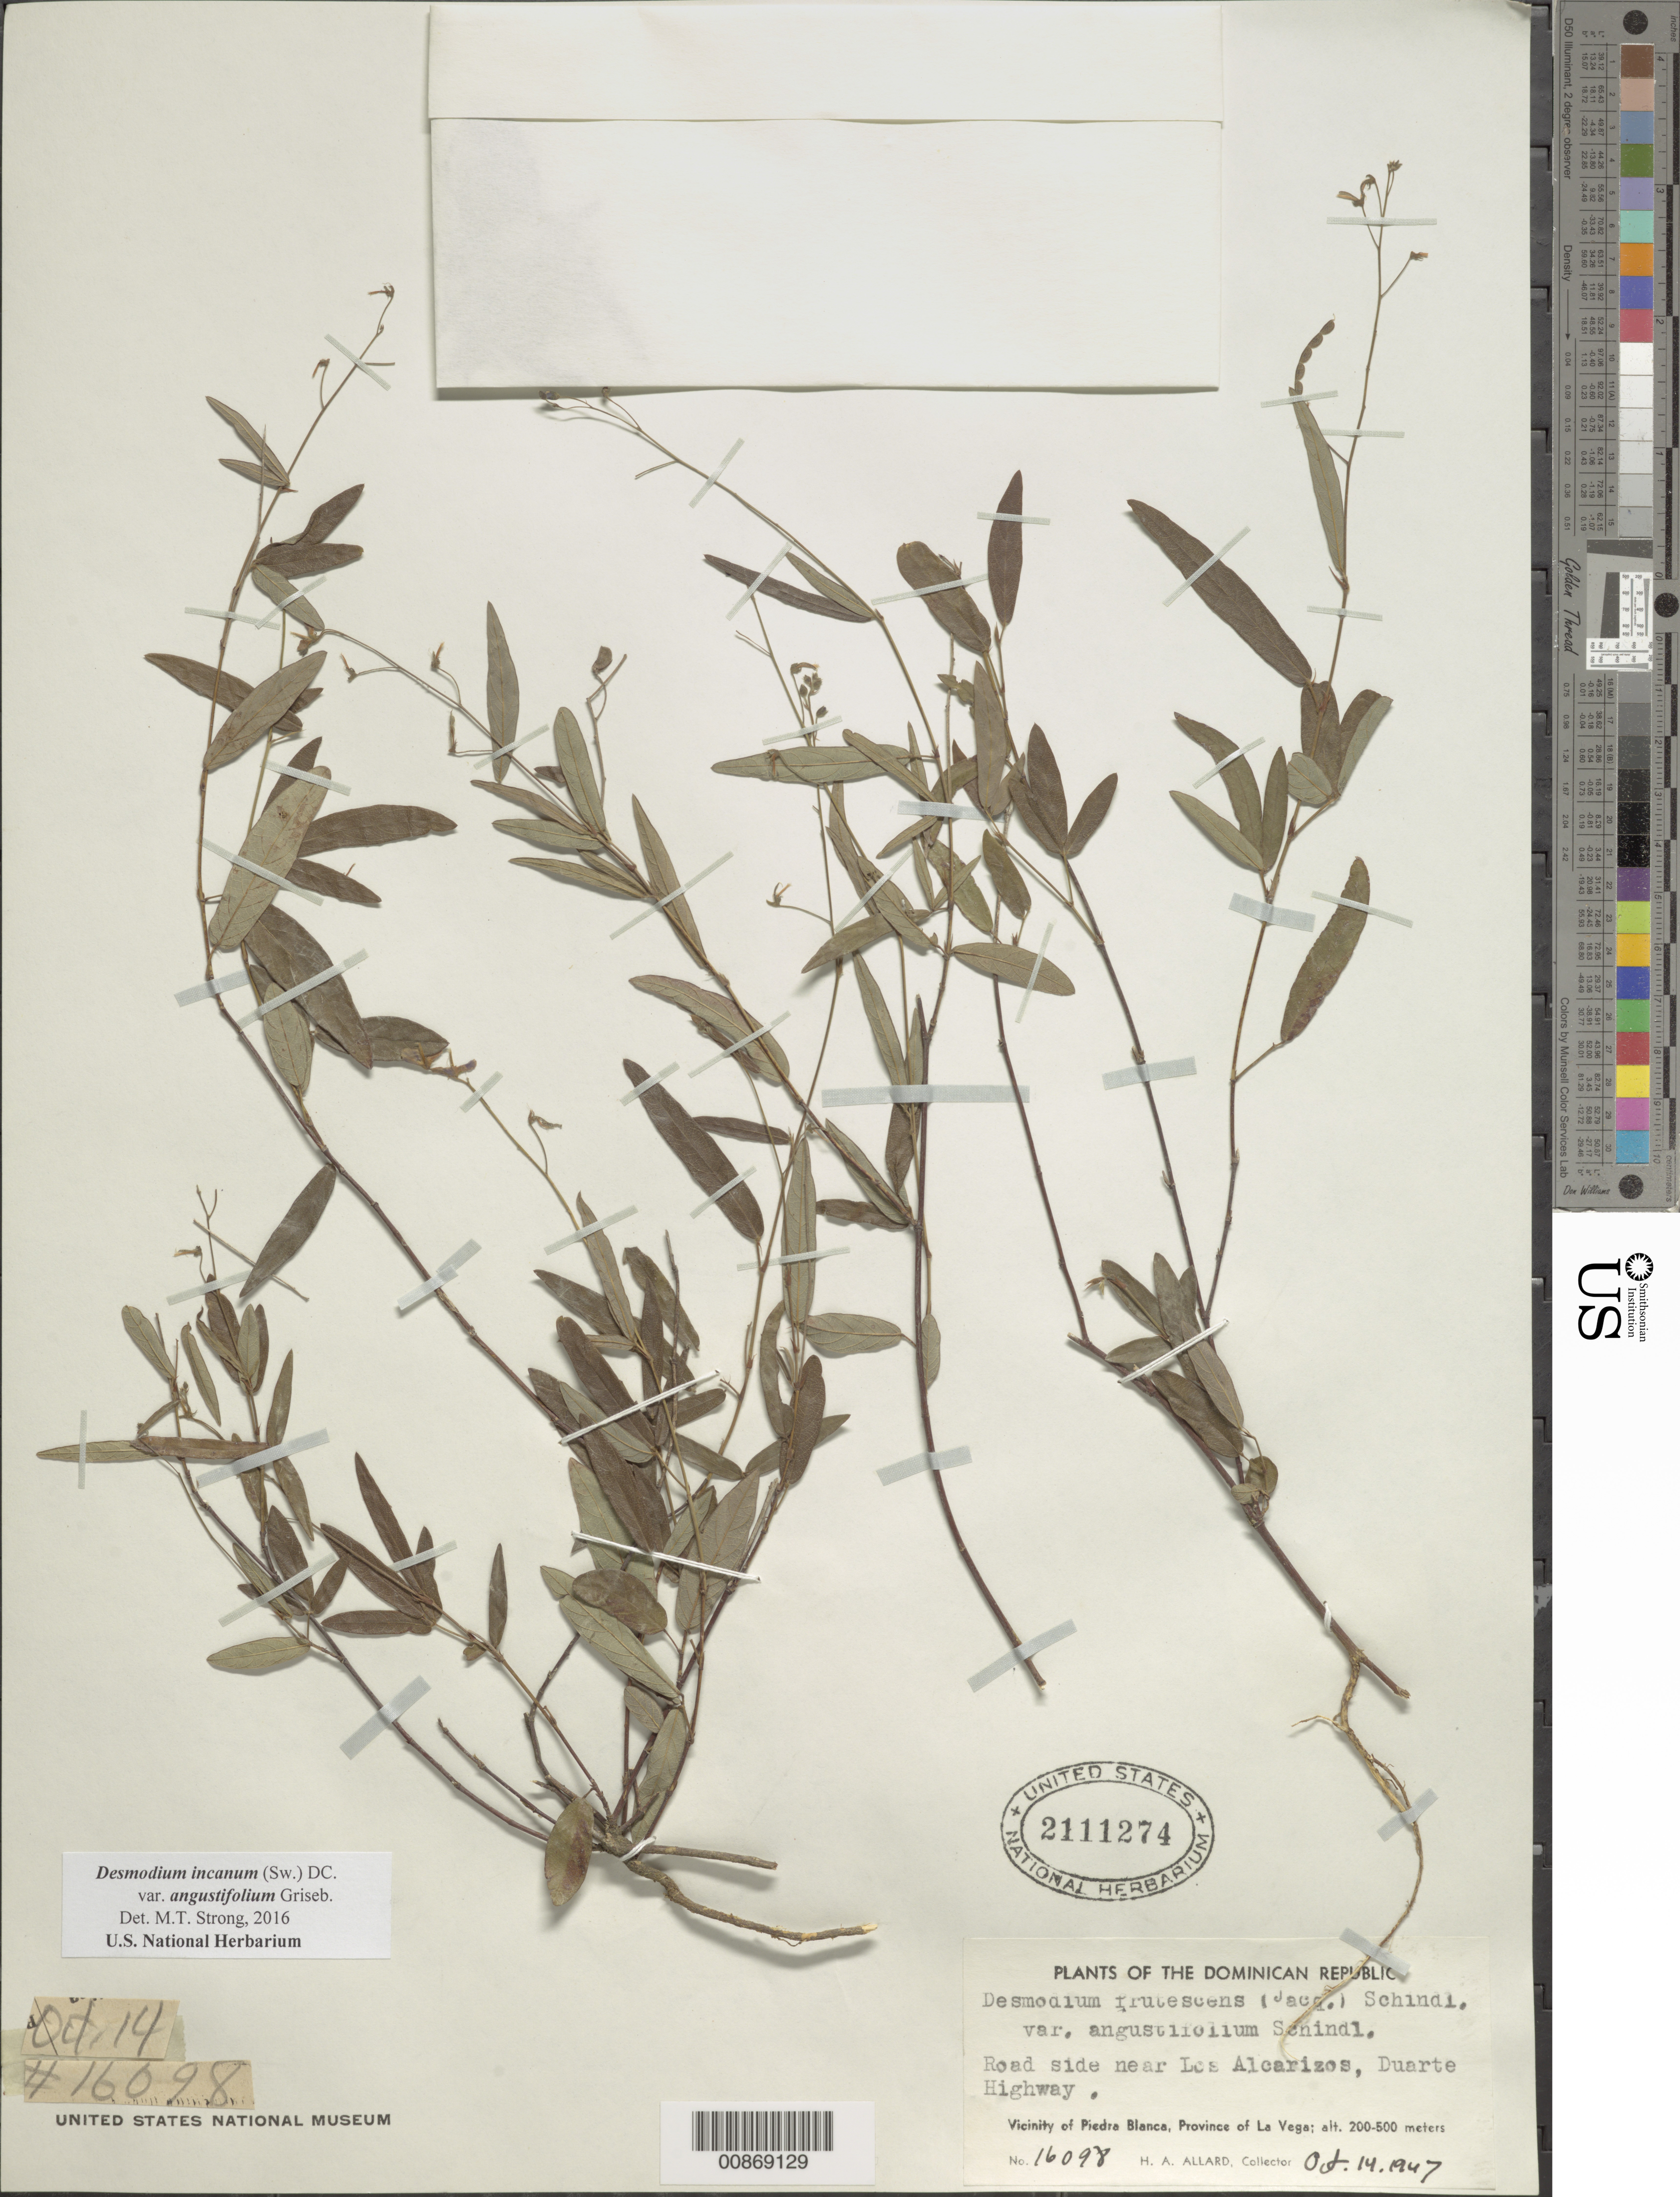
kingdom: Plantae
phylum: Tracheophyta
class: Magnoliopsida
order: Fabales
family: Fabaceae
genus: Desmodium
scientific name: Desmodium incanum var. angustifolium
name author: (Kunth) Griseb.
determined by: Strong, Mark T., (BOT), Smithsonian Institution - National Museum of Natural History (UNITED STATES)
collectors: H. A. Allard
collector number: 16098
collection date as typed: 14 Oct 1947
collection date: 1947-10-14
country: Dominican Republic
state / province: La Vega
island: Hispaniola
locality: Near Los Alcarizos, Duarte Highway. Vicinity of Piedra Blanca.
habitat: Road side.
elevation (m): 200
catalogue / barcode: US 2111274